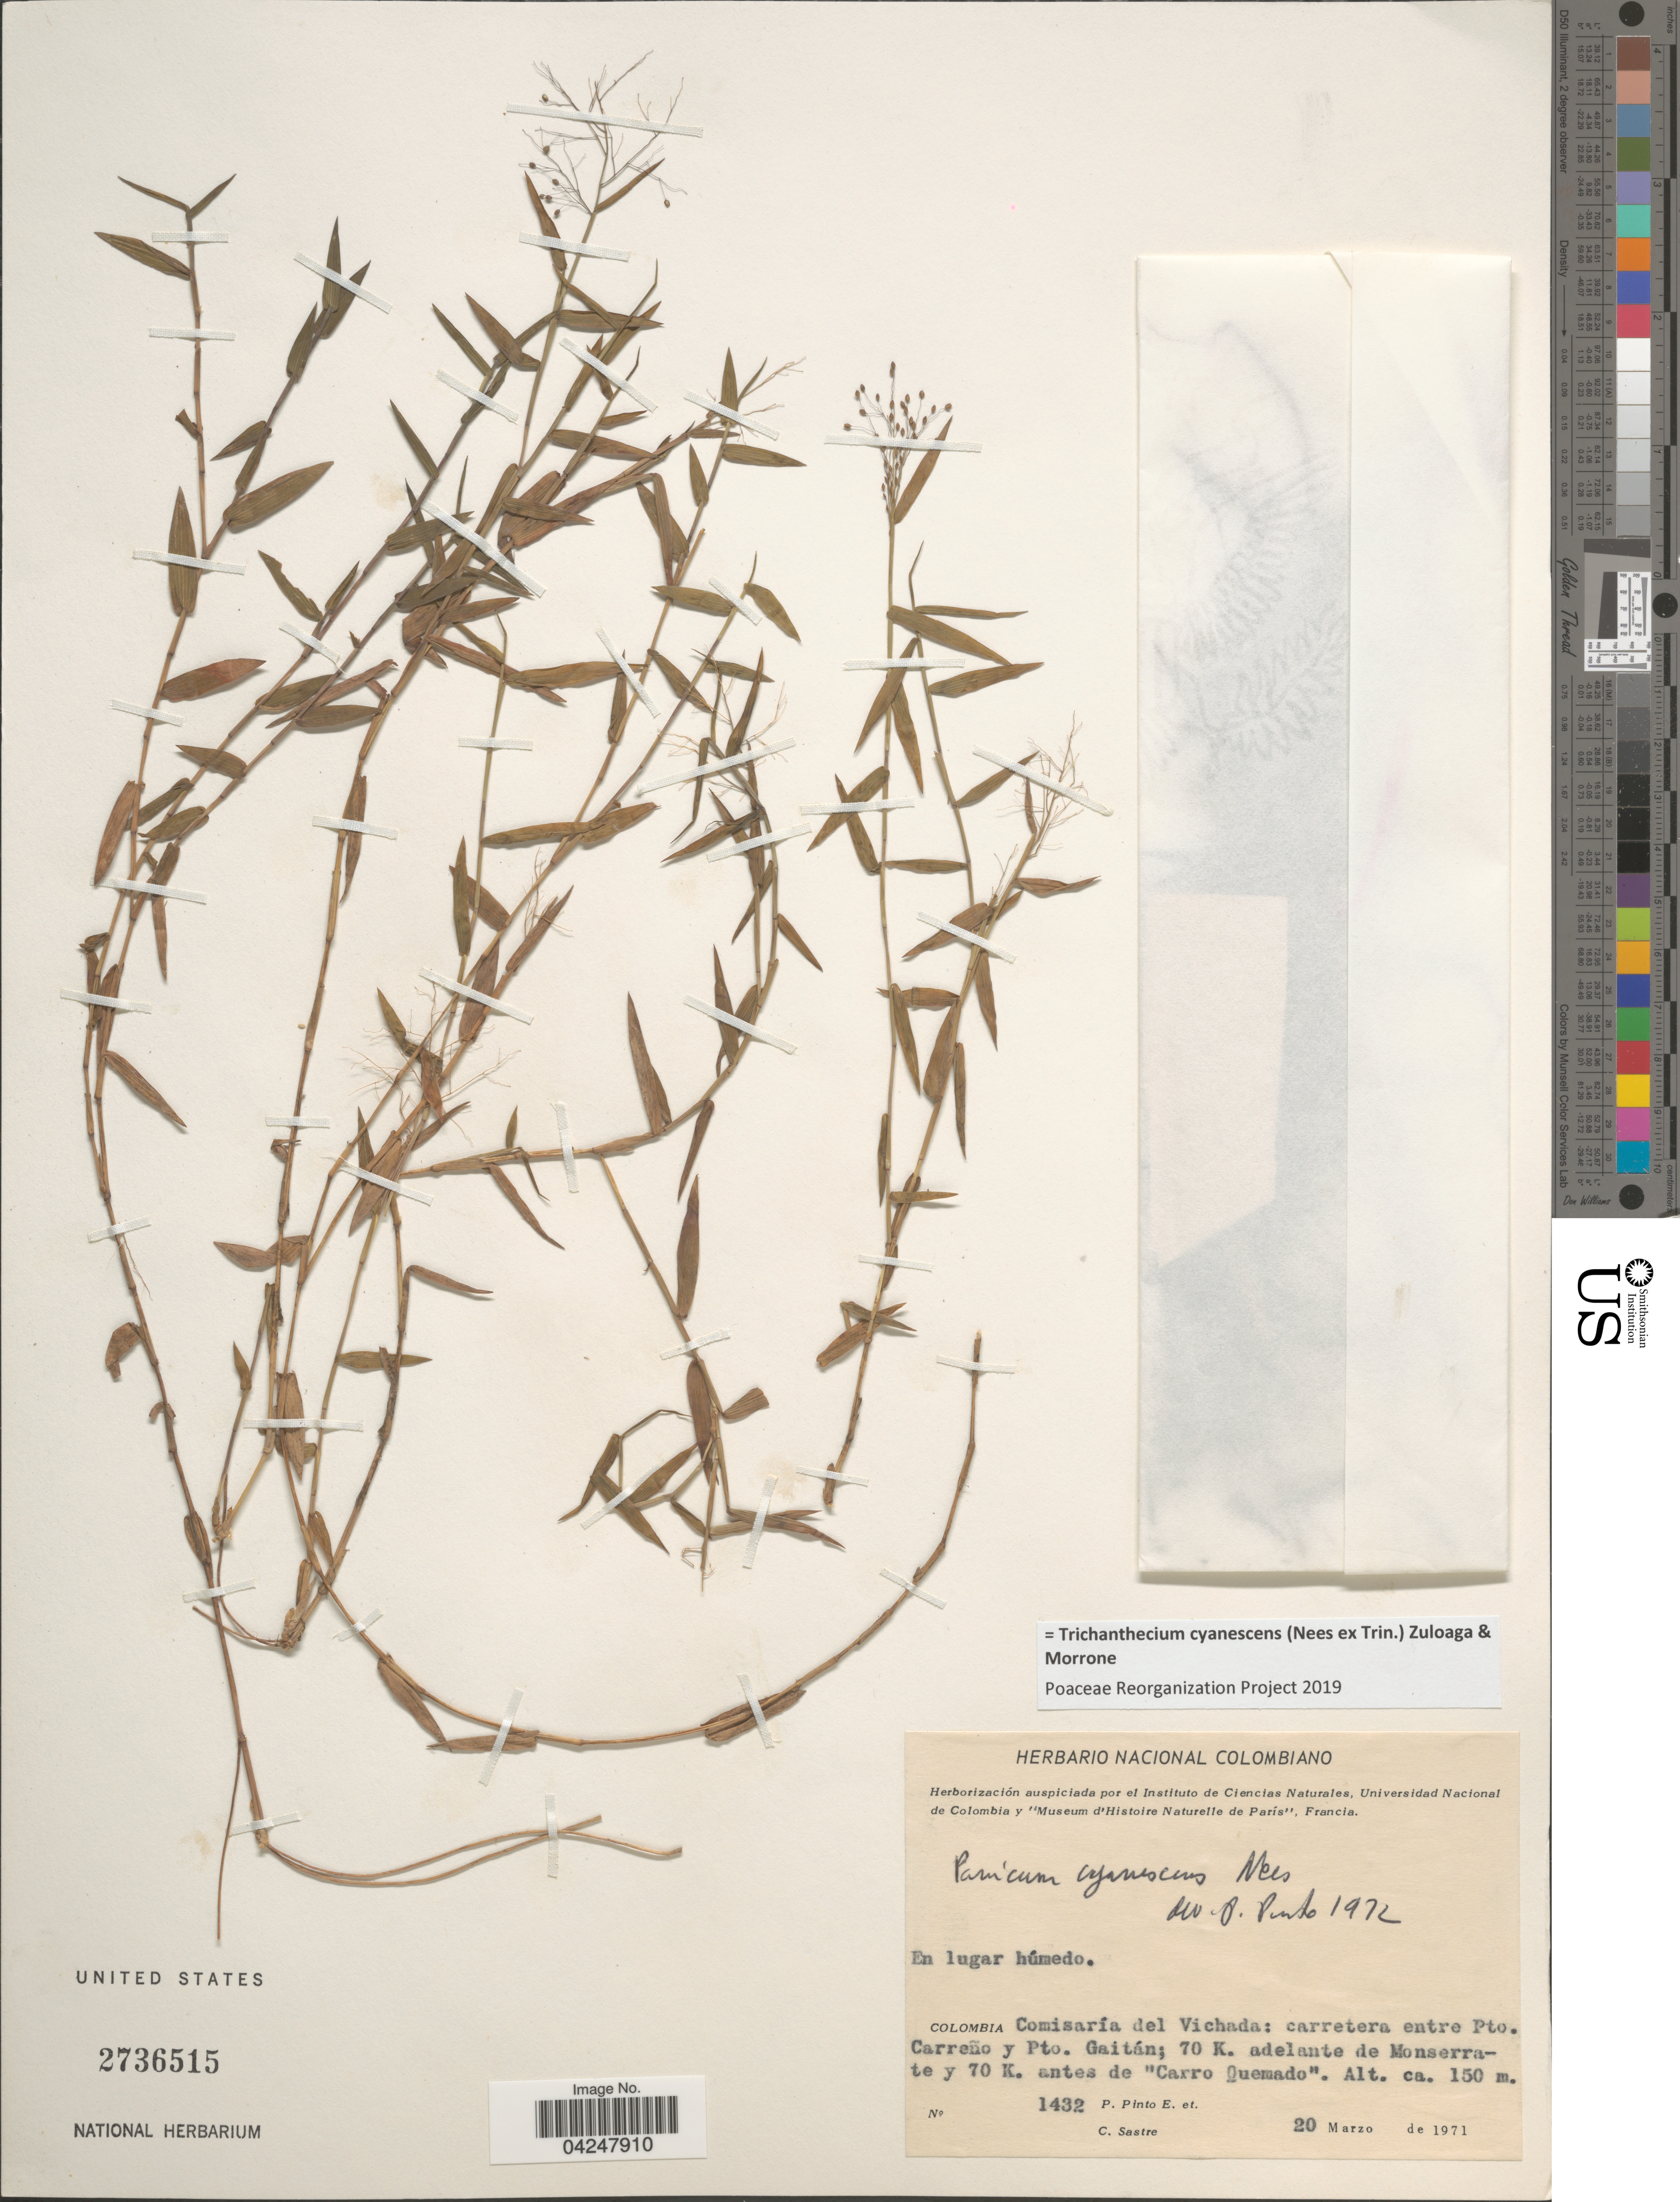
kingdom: Plantae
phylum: Tracheophyta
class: Liliopsida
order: Poales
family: Poaceae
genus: Trichanthecium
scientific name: Trichanthecium cyanescens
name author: (Nees ex Trin.) Zuloaga & Morrone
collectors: P. Pinto E. & C. Sastre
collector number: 1432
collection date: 1971-03-20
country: Colombia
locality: Comisaria del Vichada: carretera entre Pto. Carreno y Pto. Gaitan; 70 K. adelante de Monserrate y 70 K. antes de "Carro Quemado".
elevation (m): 150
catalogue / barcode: US 2736515